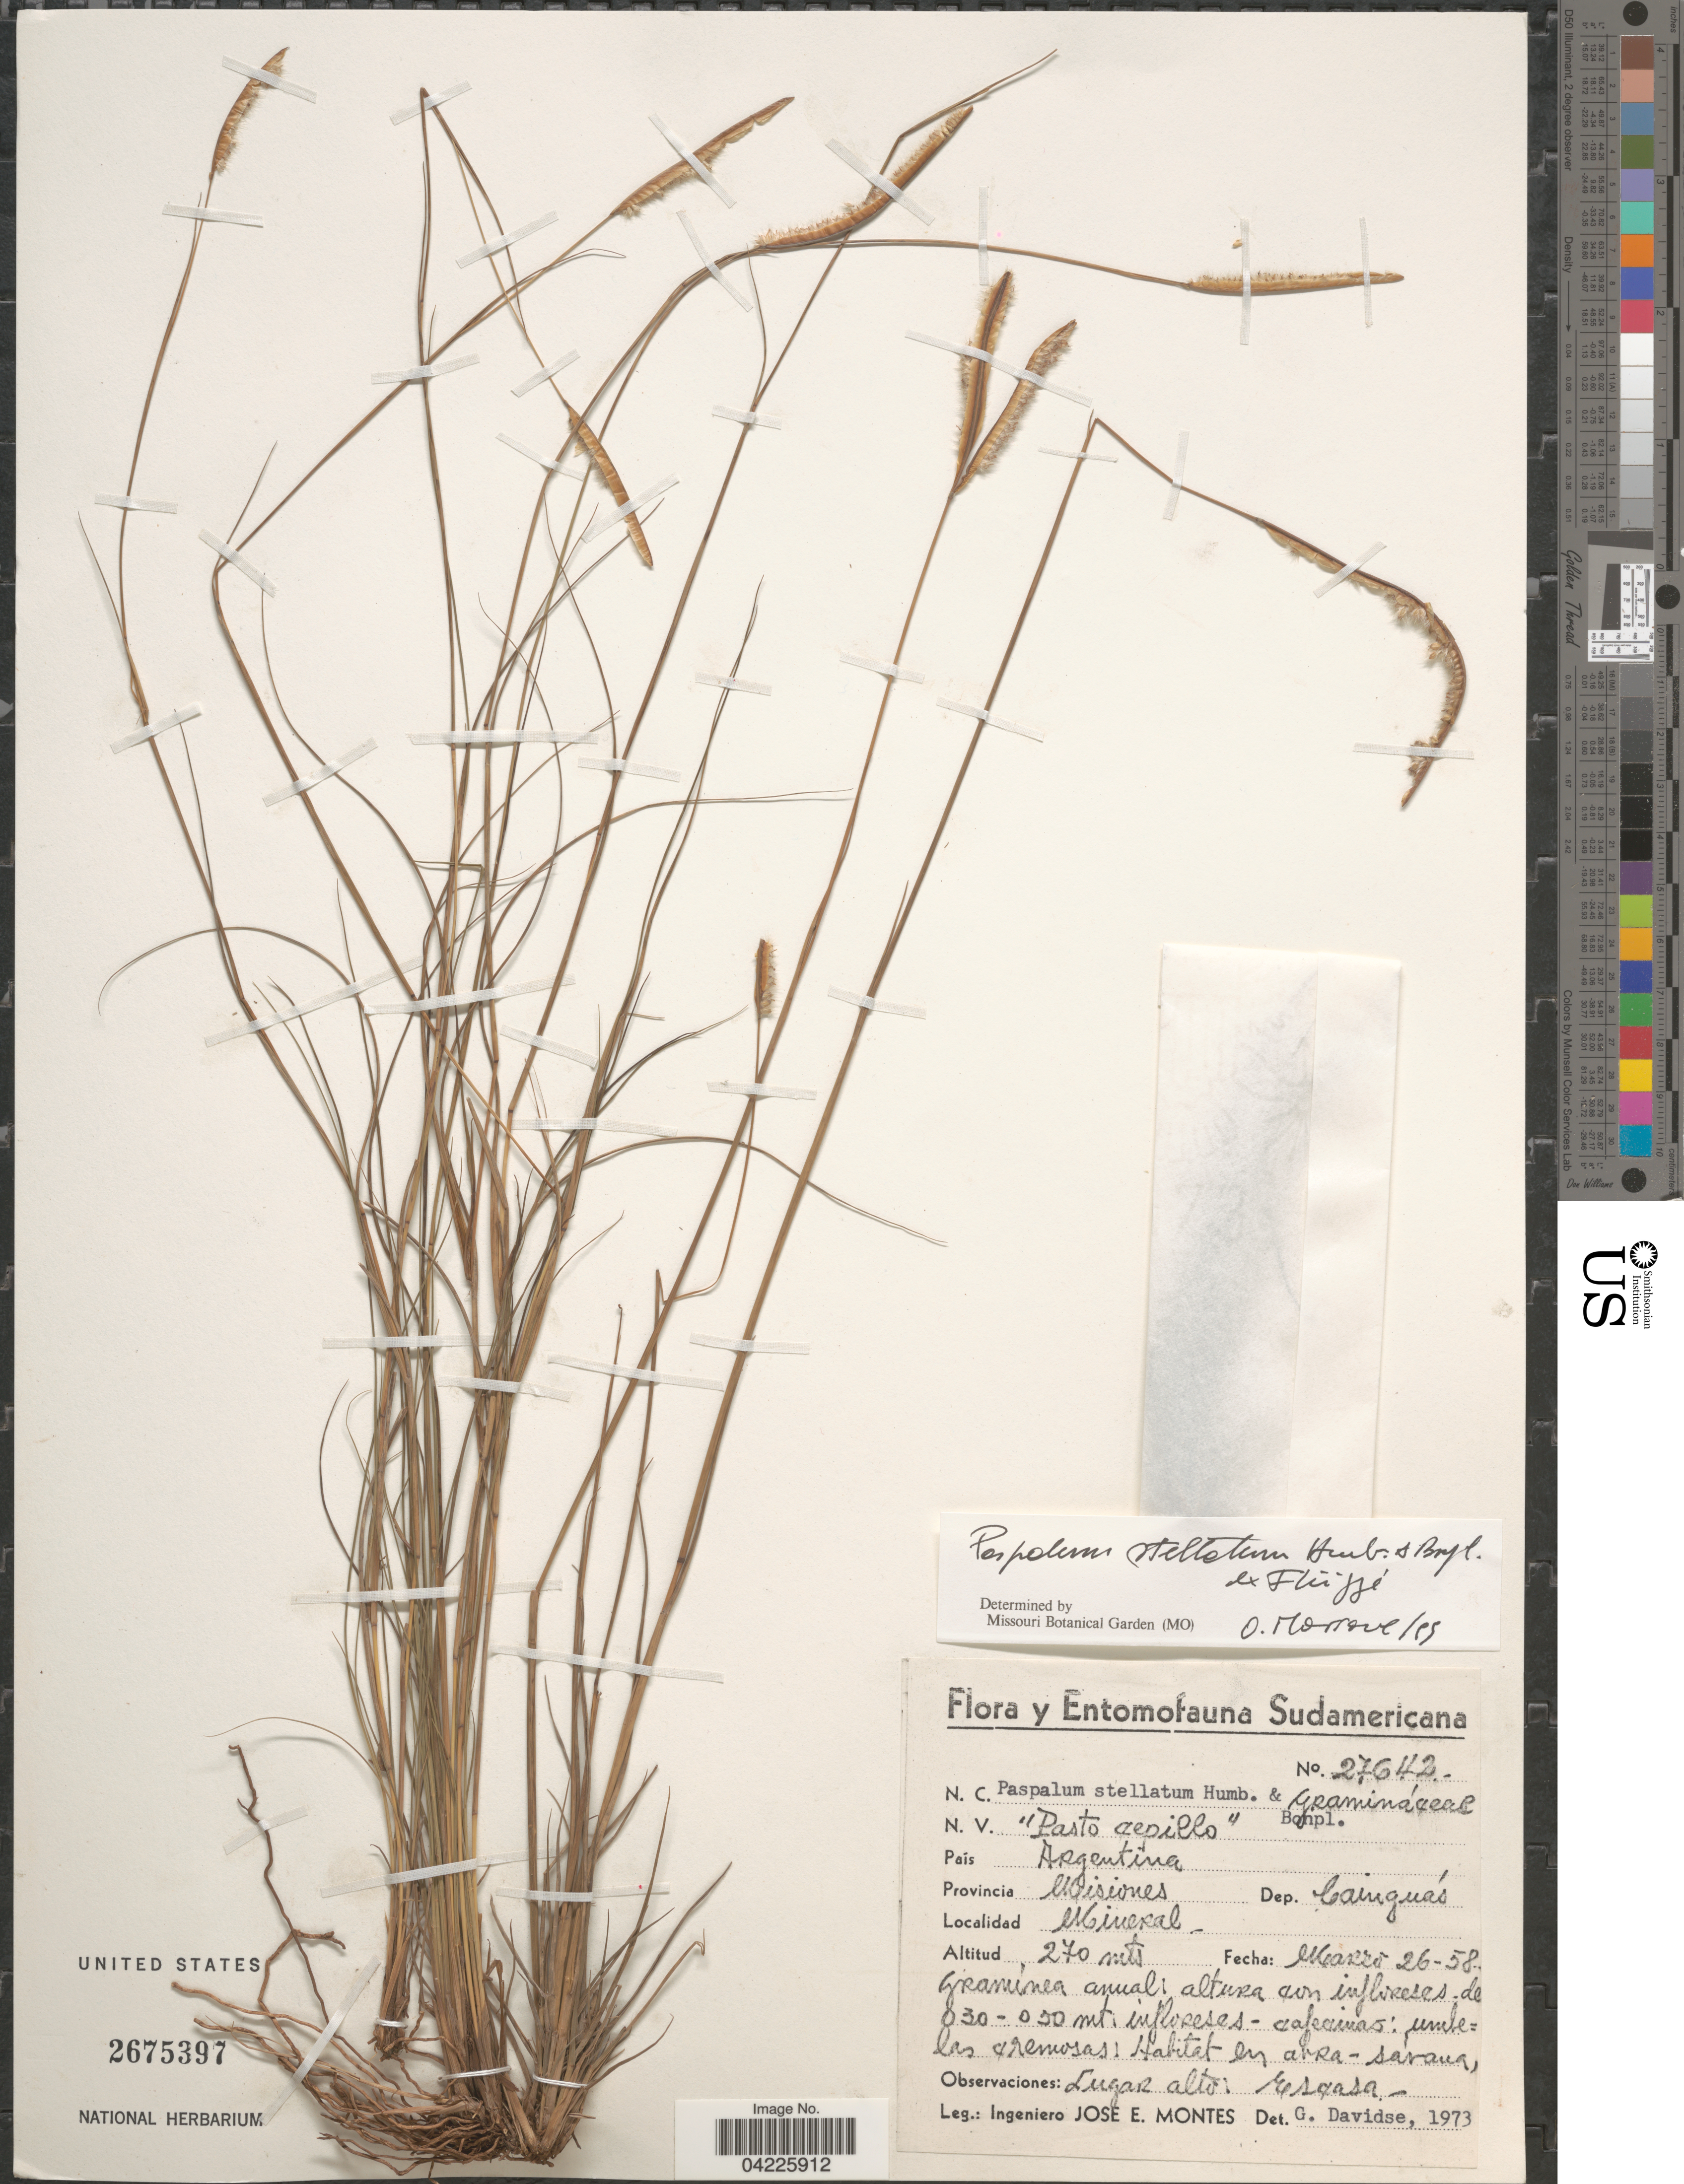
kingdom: Plantae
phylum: Tracheophyta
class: Liliopsida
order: Poales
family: Poaceae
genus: Paspalum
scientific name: Paspalum stellatum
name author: Humb. & Bonpl. ex Flüggé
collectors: J. E. Montes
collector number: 27642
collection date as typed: Transcribed d/m/y: 26/3/58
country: Argentina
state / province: Misiones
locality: Dep. Cainguás. Mineral.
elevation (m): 270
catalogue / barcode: US 2675397